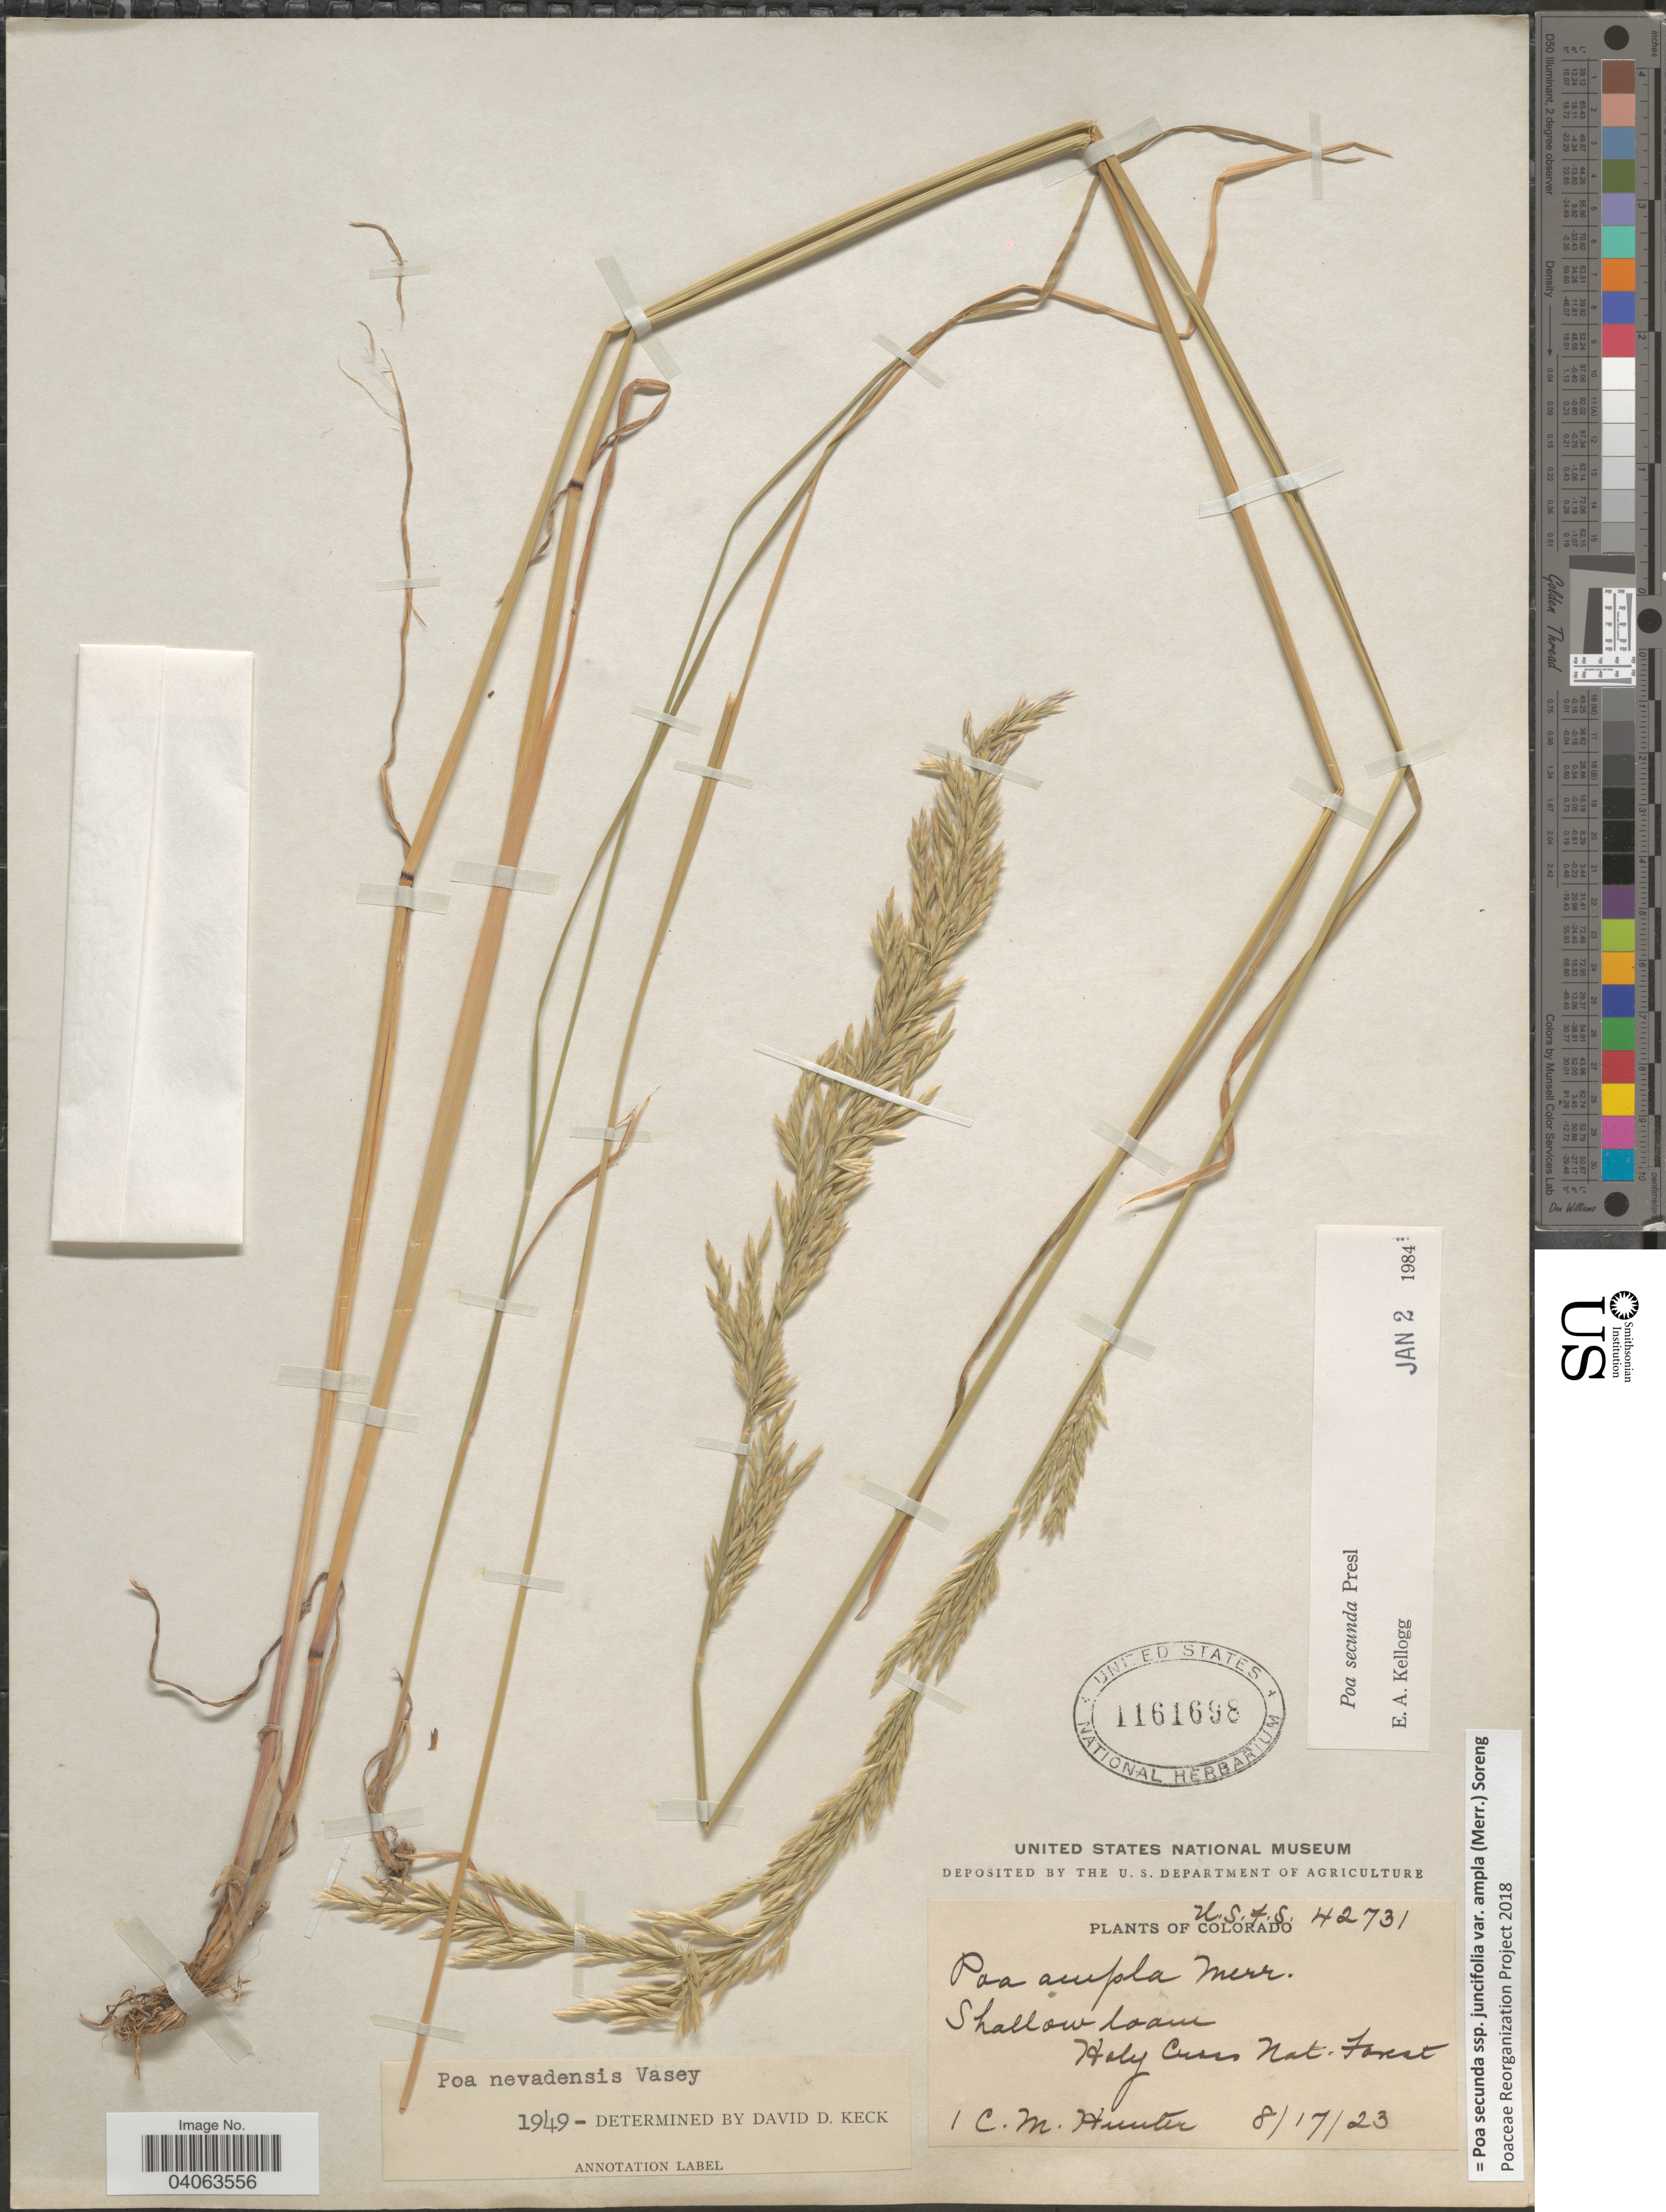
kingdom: Plantae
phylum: Tracheophyta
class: Liliopsida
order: Poales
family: Poaceae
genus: Poa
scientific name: Poa secunda subsp. juncifolia var. ampla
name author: (Merr.) Soreng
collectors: C. Hunter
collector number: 1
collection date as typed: Transcribed d/m/y: 17/8/23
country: United States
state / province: Colorado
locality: Holy Cross Nat. Forest.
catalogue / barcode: US 1161698